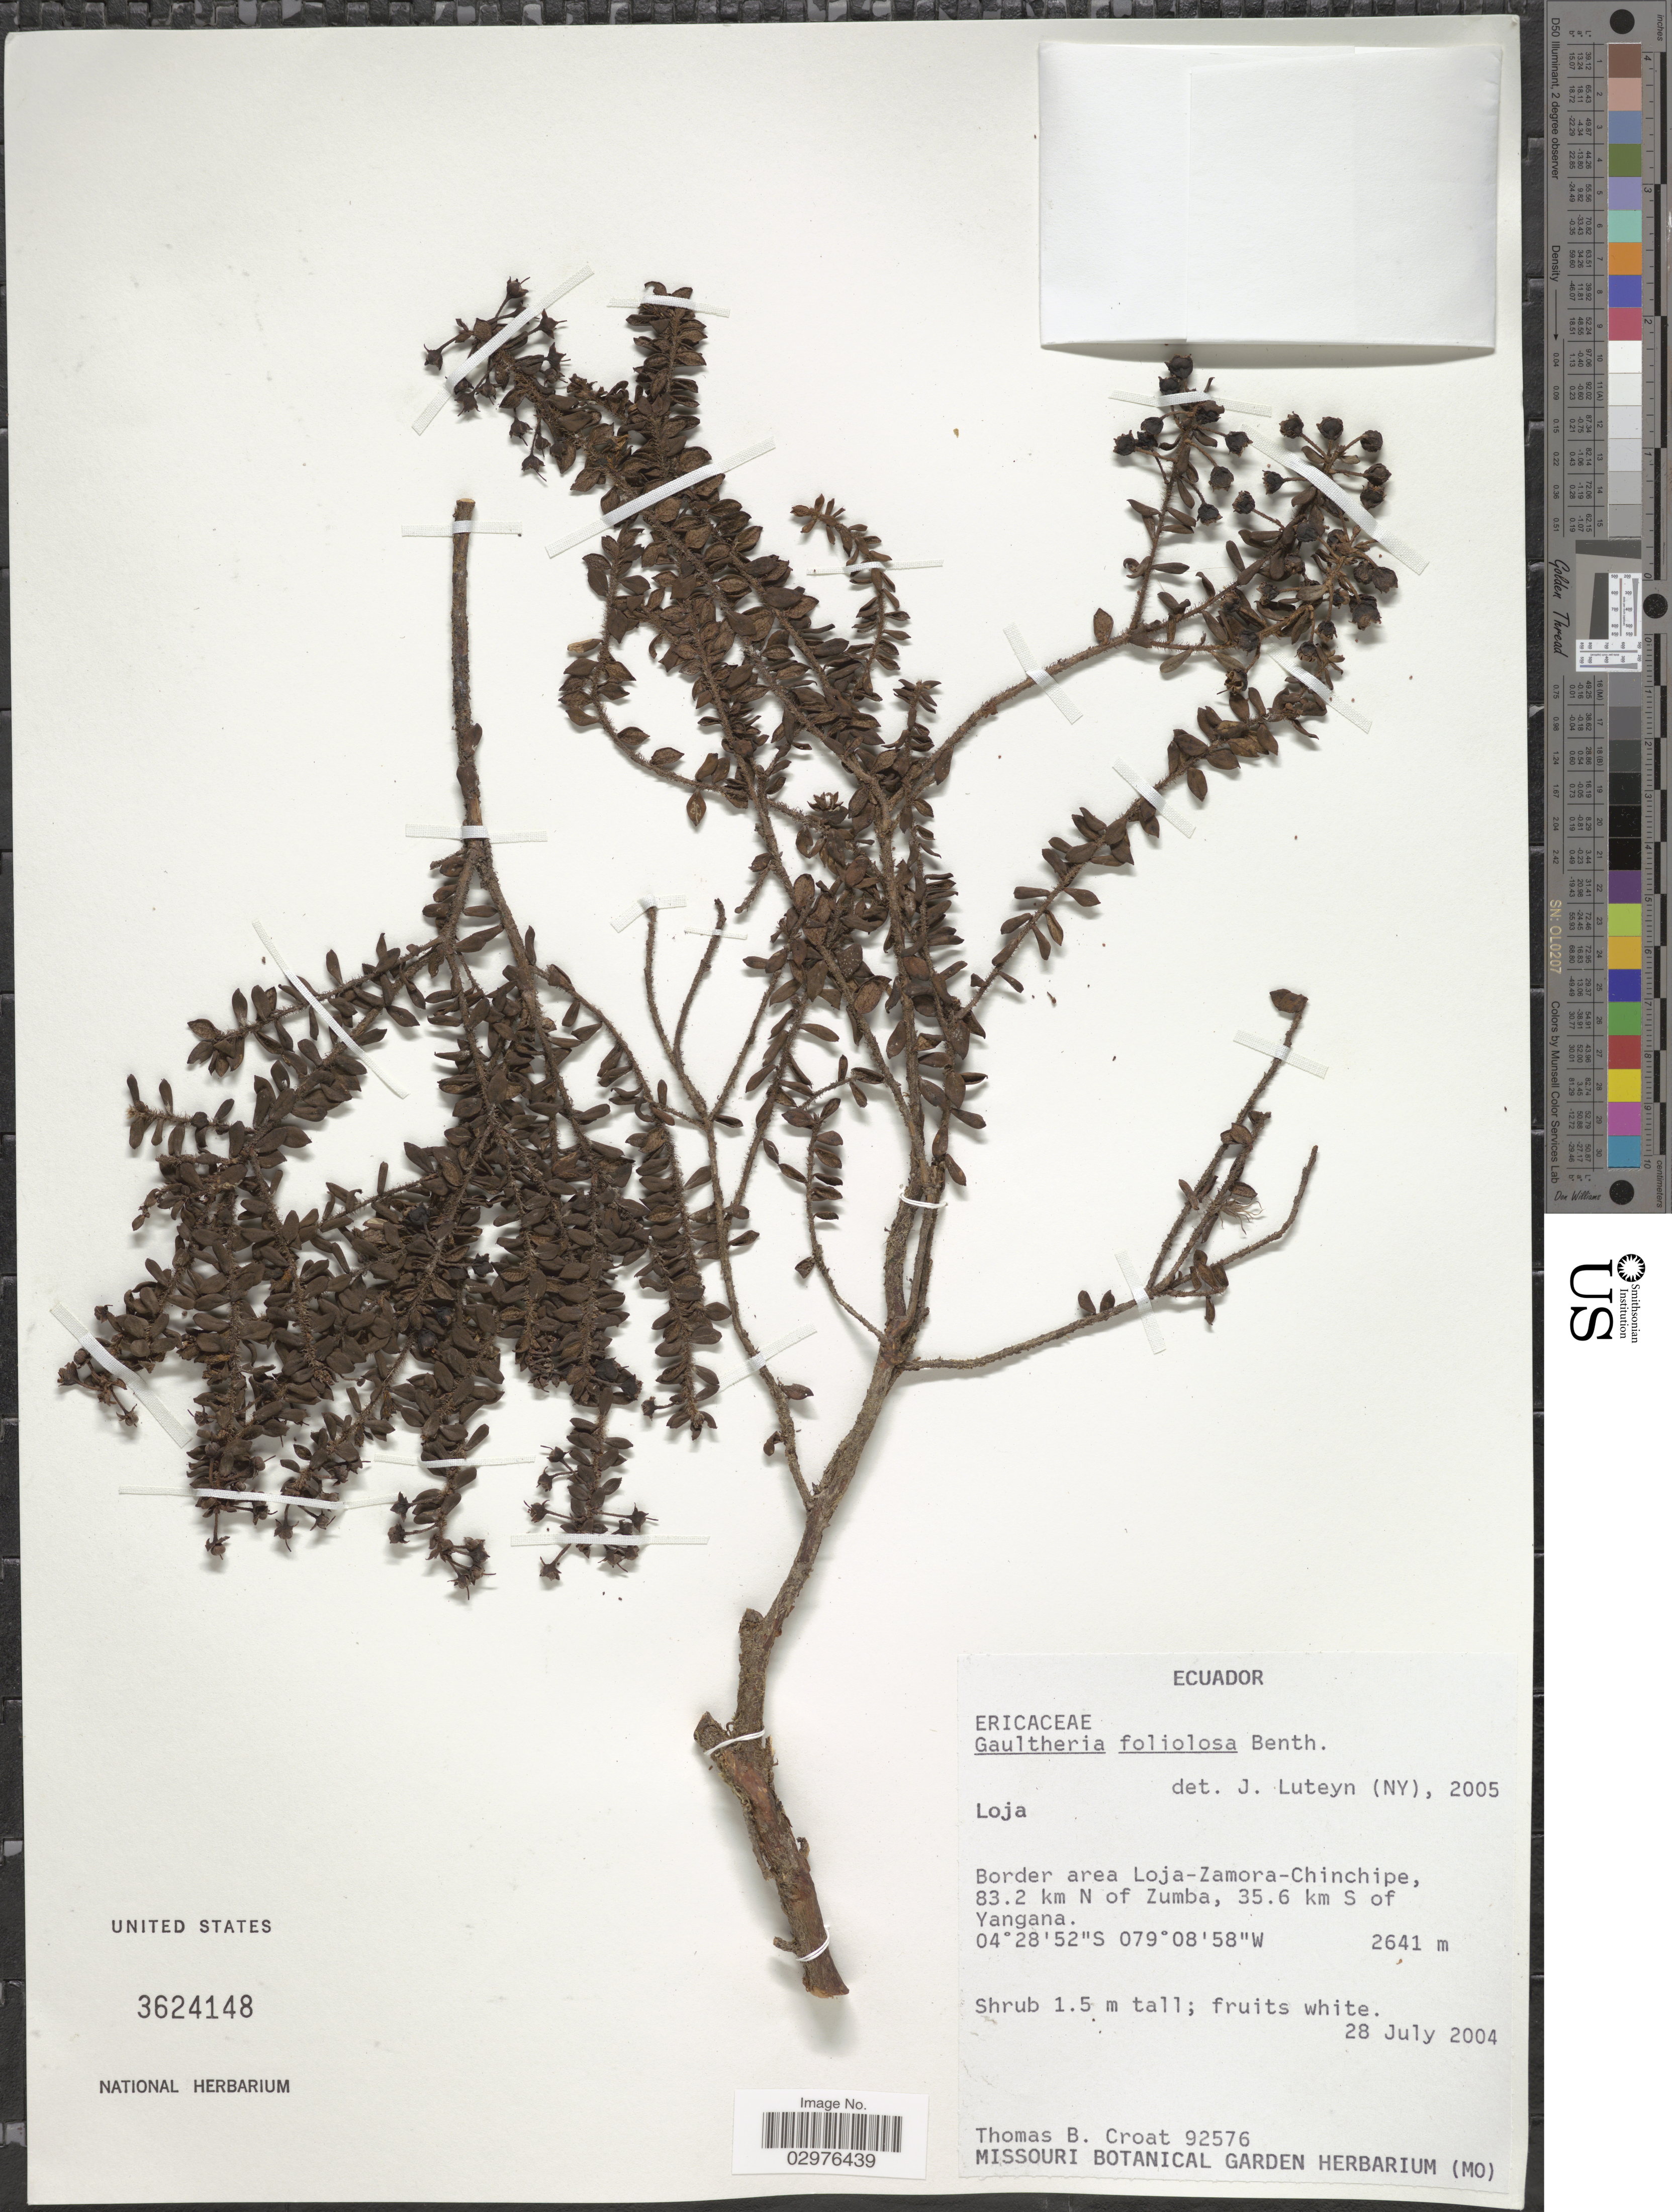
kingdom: Plantae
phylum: Tracheophyta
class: Magnoliopsida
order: Ericales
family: Ericaceae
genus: Gaultheria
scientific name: Gaultheria foliolosa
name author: Benth.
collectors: T. B. Croat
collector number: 92576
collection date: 2004-07-28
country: Ecuador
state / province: Loja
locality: Border area Loja-Zamora-Chinchipe, 83.2 km N of Zumba, 35.6 km S of Yangana.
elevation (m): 2641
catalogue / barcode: US 3624148